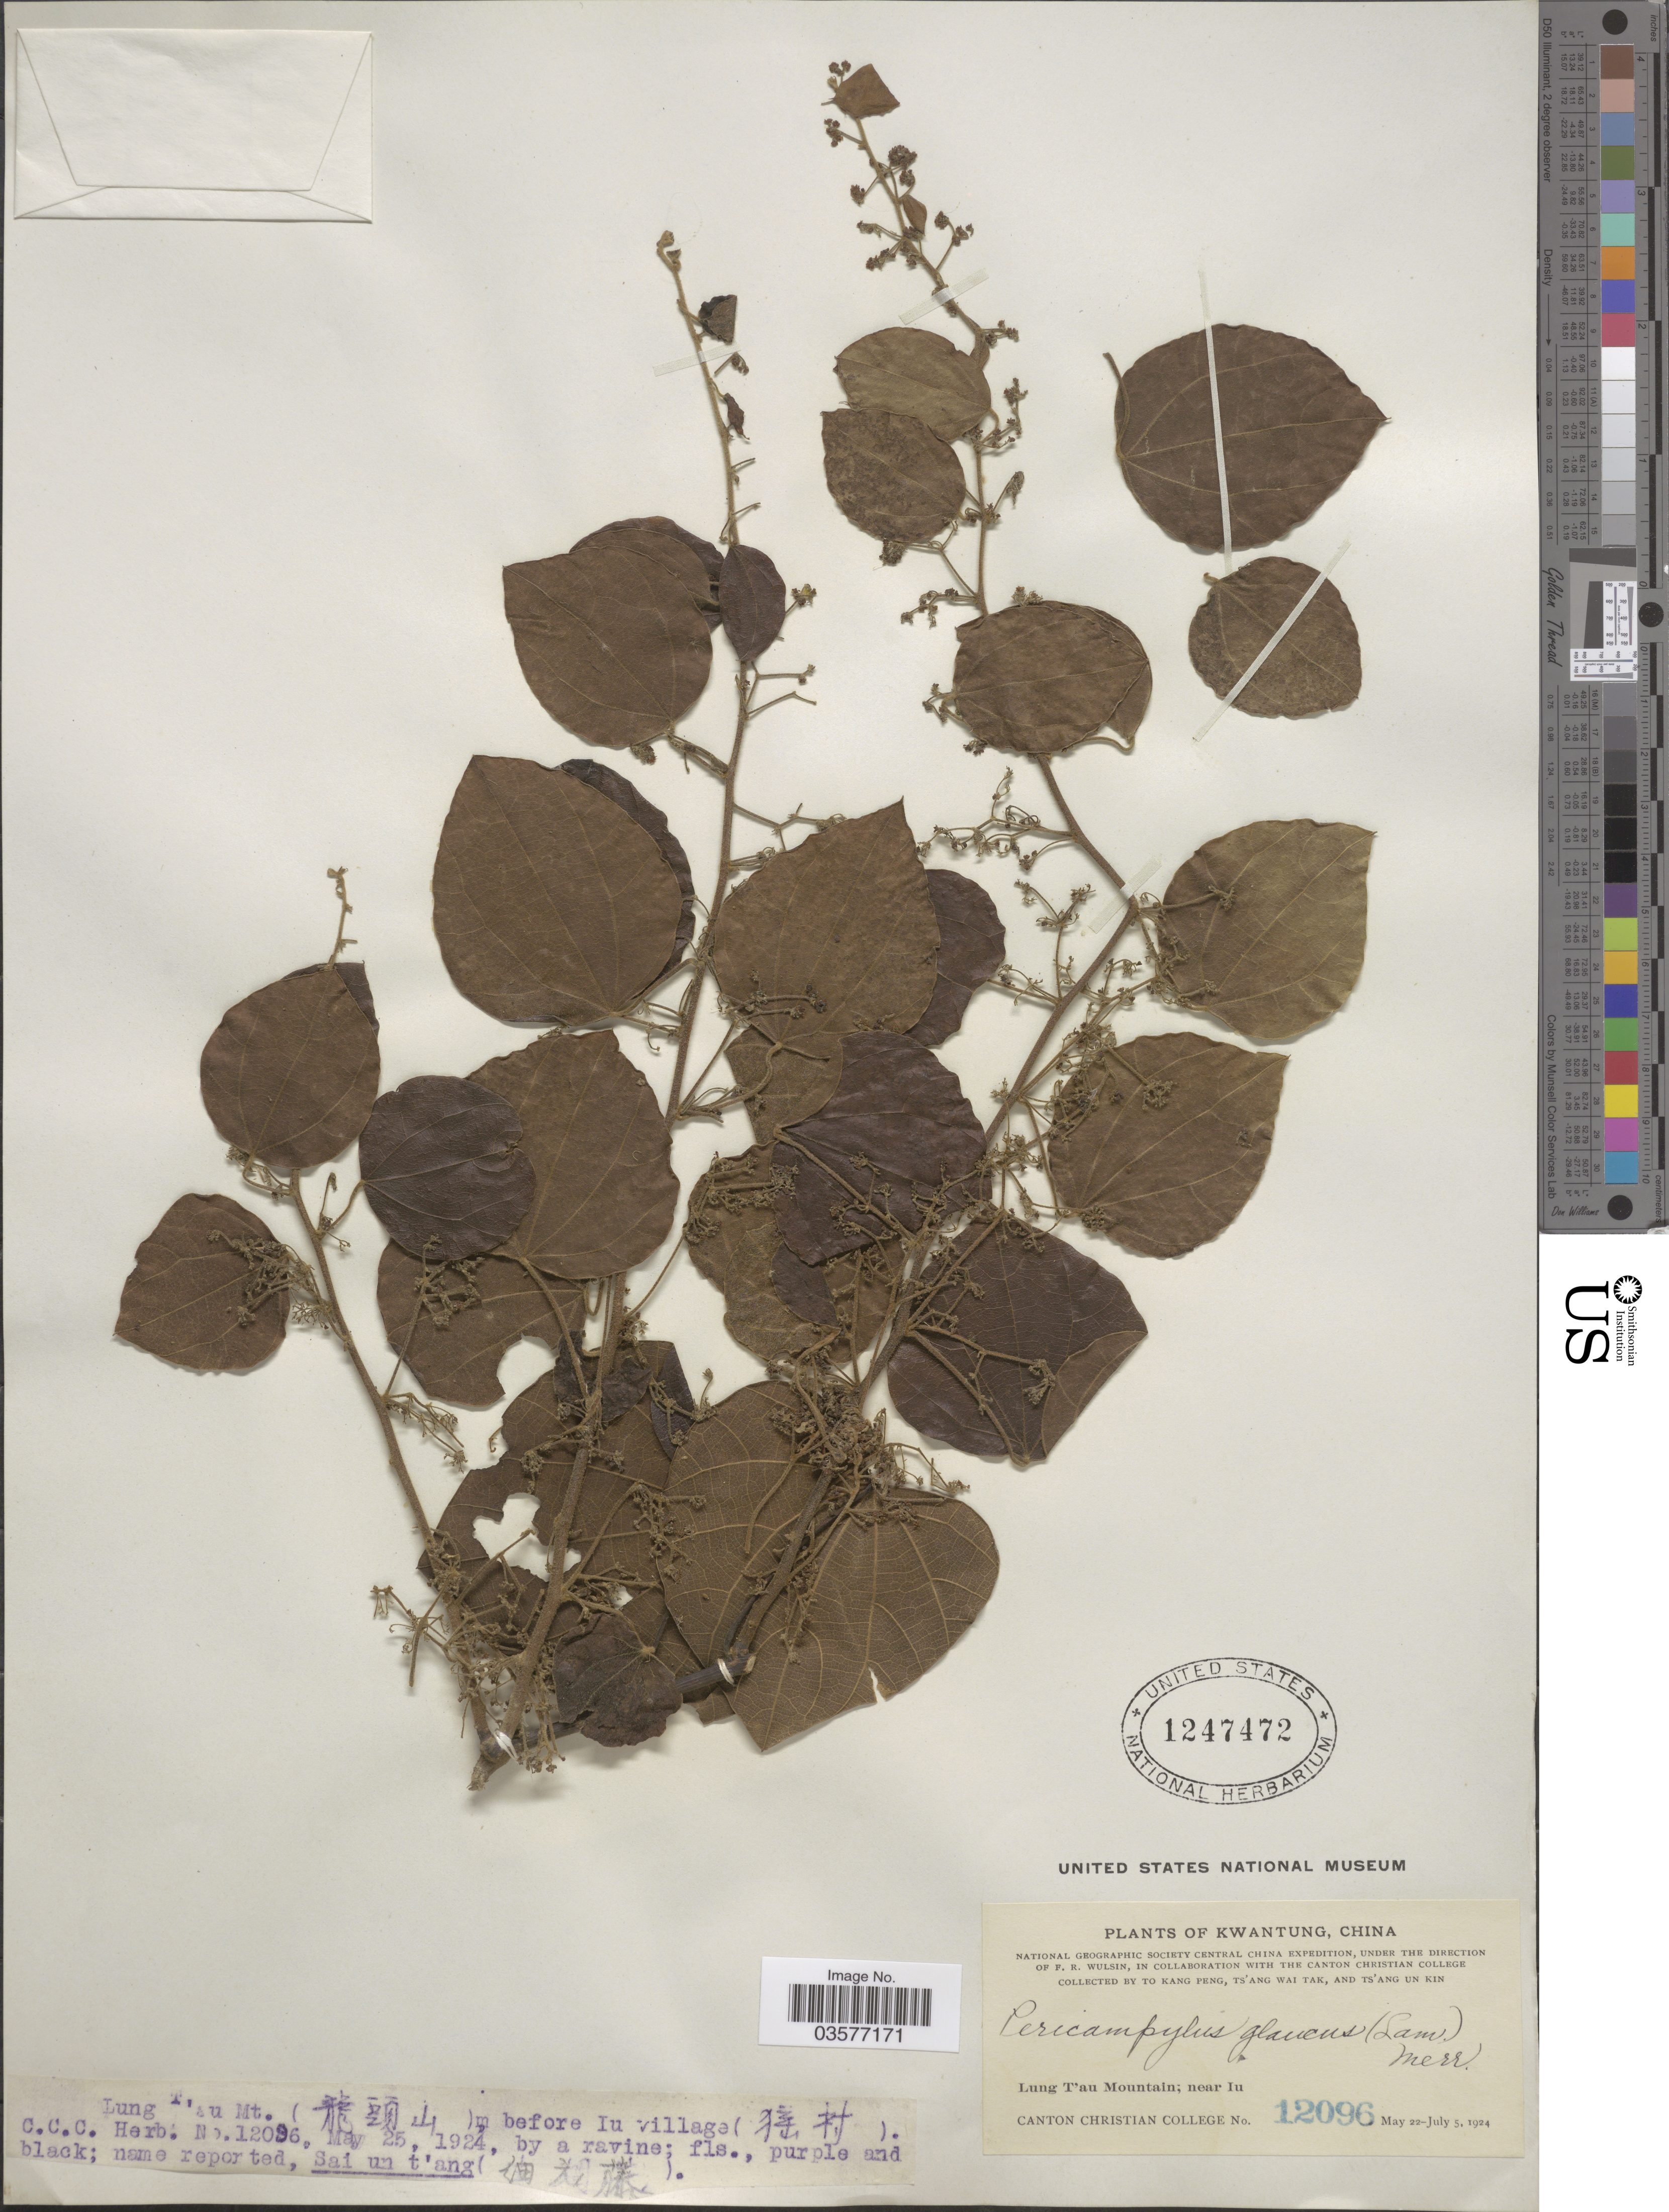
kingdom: Plantae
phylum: Tracheophyta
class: Magnoliopsida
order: Ranunculales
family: Menispermaceae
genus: Pericampylus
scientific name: Pericampylus glaucus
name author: (Lam.) Merr.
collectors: T. K. Peng, W. T. Tsang & Ts' Ang Un Kin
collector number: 12096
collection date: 1924-05-25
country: China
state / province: Guangdong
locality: Kwantung, Lung T'au Mountain, near Iu. Lung T'au Mt. (X), Iu village (X).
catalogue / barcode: US 1247472